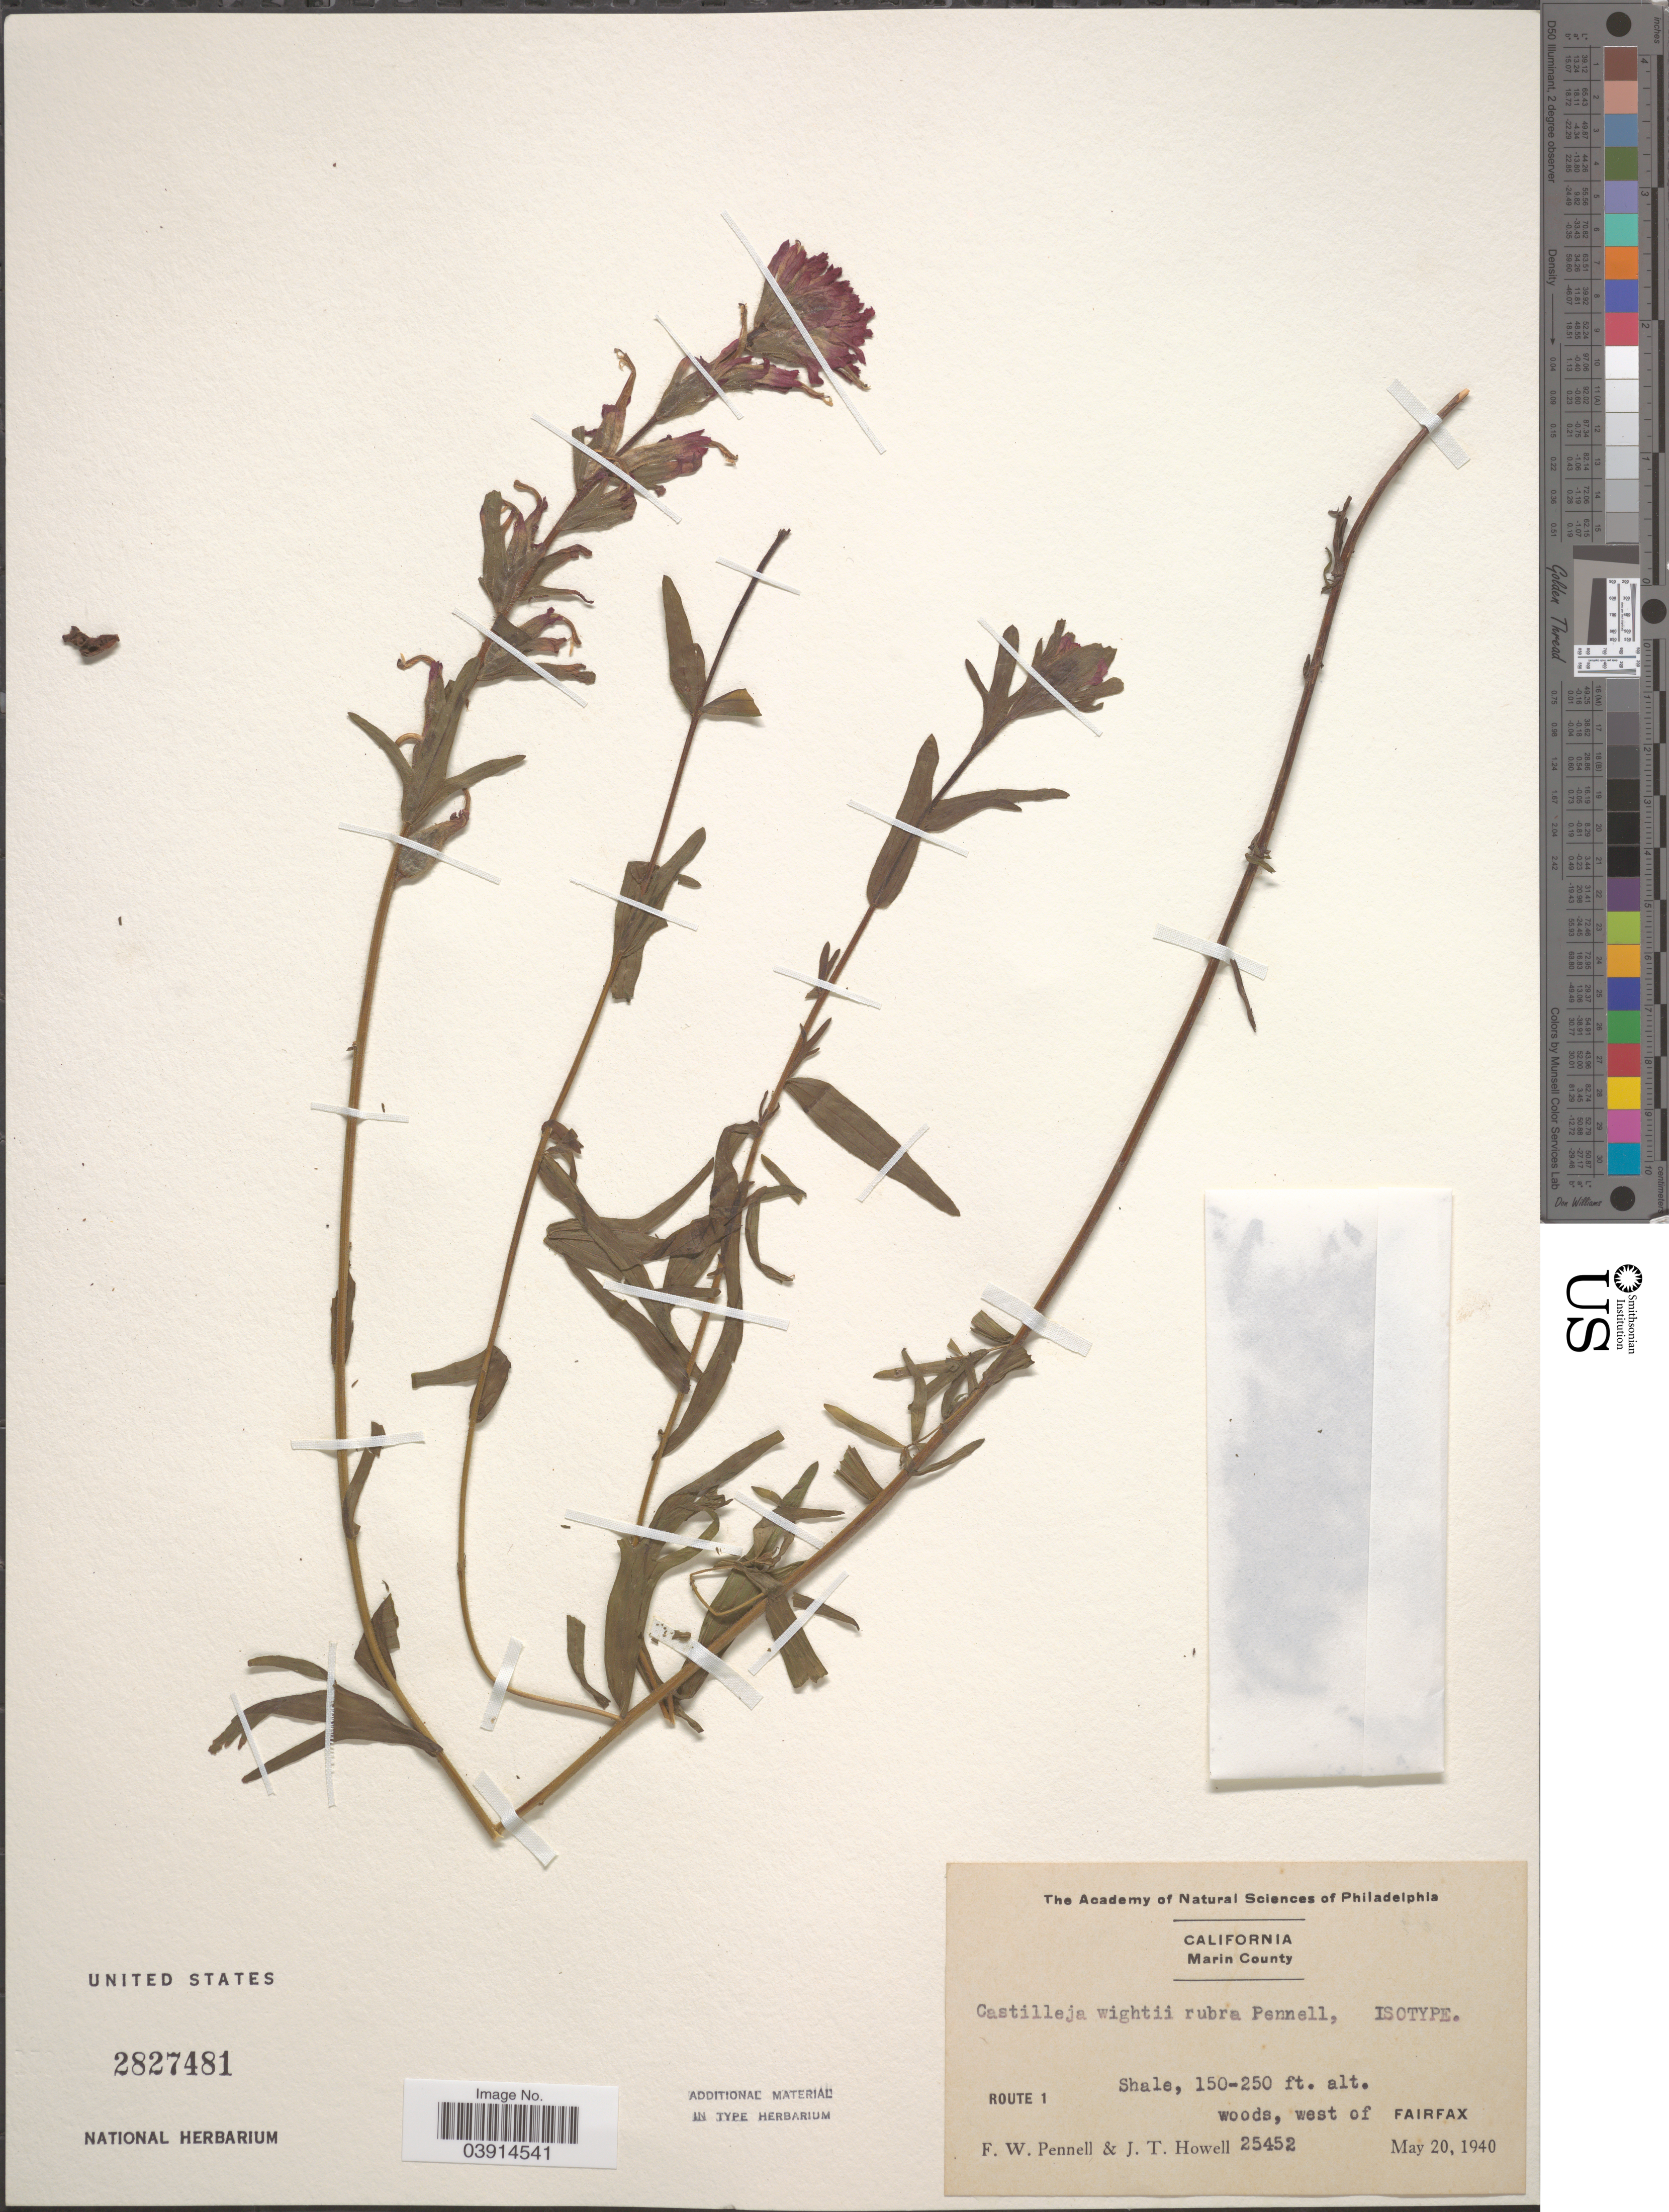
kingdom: Plantae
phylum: Tracheophyta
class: Magnoliopsida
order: Lamiales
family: Orobanchaceae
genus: Castilleja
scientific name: Castilleja wightii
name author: Elmer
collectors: F. W. Pennell & J. T. Howell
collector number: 25452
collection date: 1940-05-20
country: United States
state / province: California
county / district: Marin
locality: Marin County. Route 1. Woods, west of Fairfax.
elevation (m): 46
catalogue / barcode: US 2827481